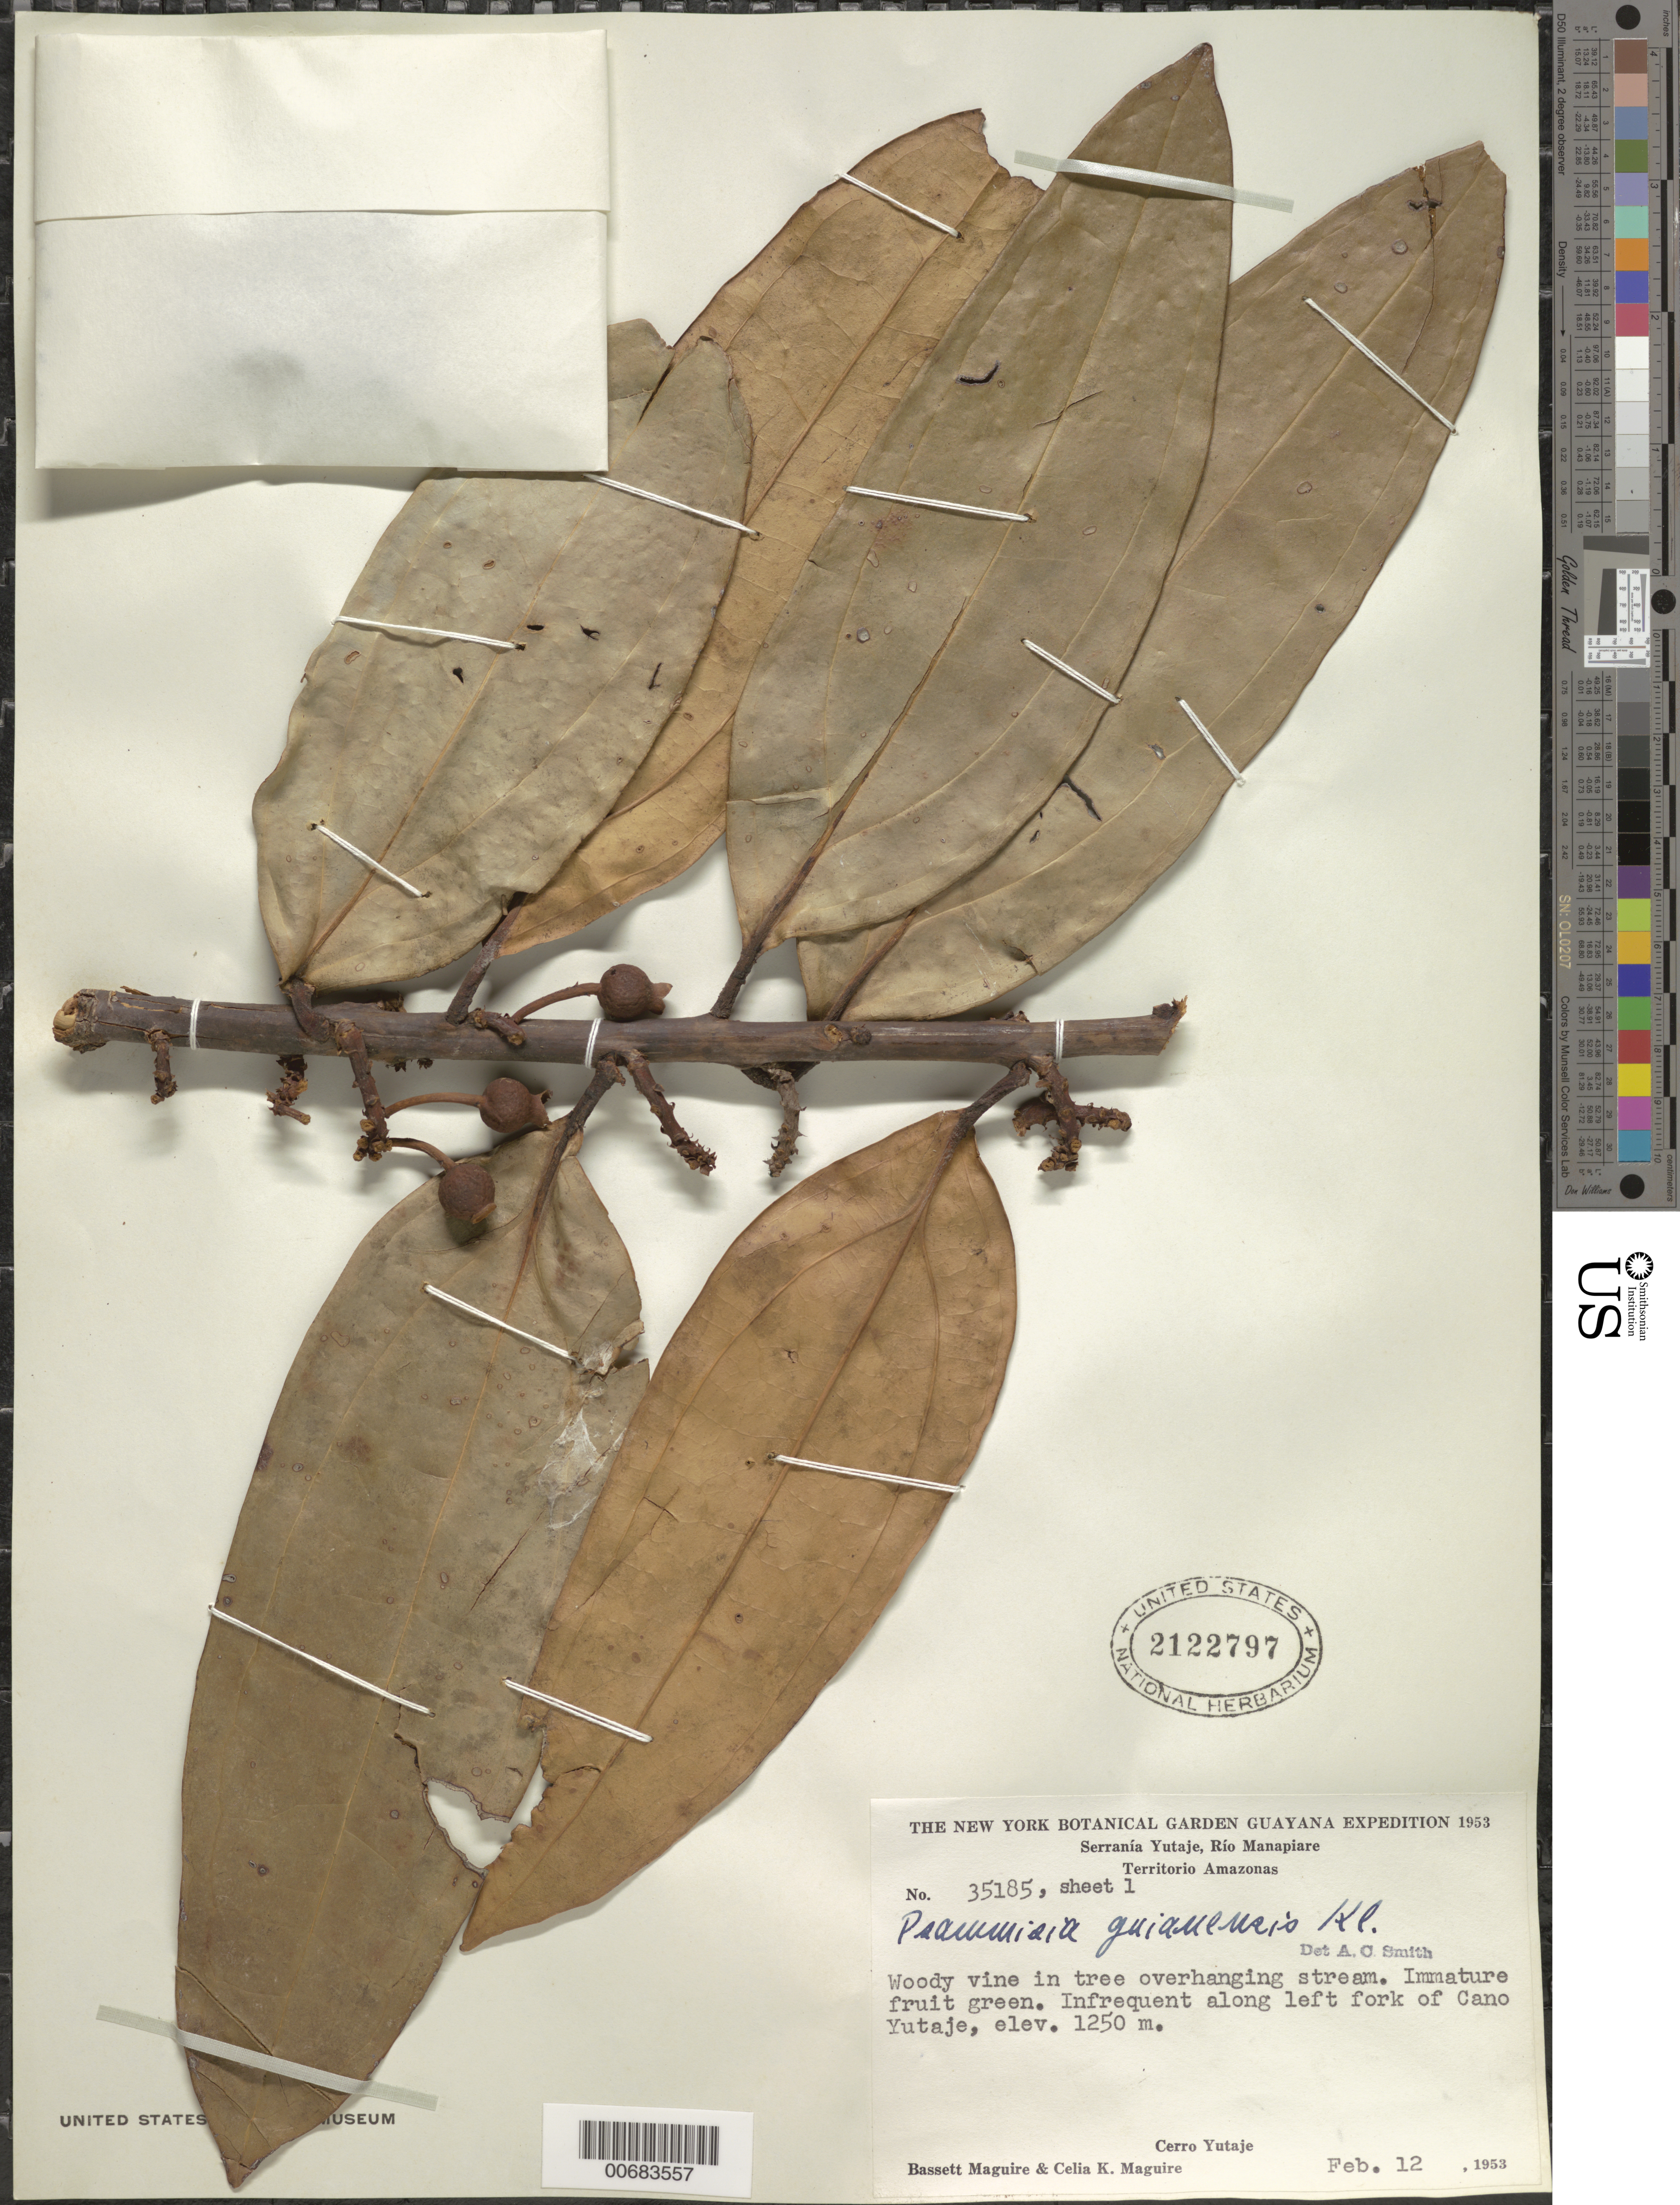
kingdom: Plantae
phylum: Tracheophyta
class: Magnoliopsida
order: Ericales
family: Ericaceae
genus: Psammisia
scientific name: Psammisia guianensis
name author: Klotzsch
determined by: Smith, A. C.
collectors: B. Maguire & C. K. Maguire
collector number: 35185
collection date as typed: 12-Feb-53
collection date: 1953-02-12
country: Venezuela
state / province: Amazonas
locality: Serranía Yutajé, Río Manapiare, along left fork Caño Yutajé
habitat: Overhanging stream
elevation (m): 1250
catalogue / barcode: US 2122797